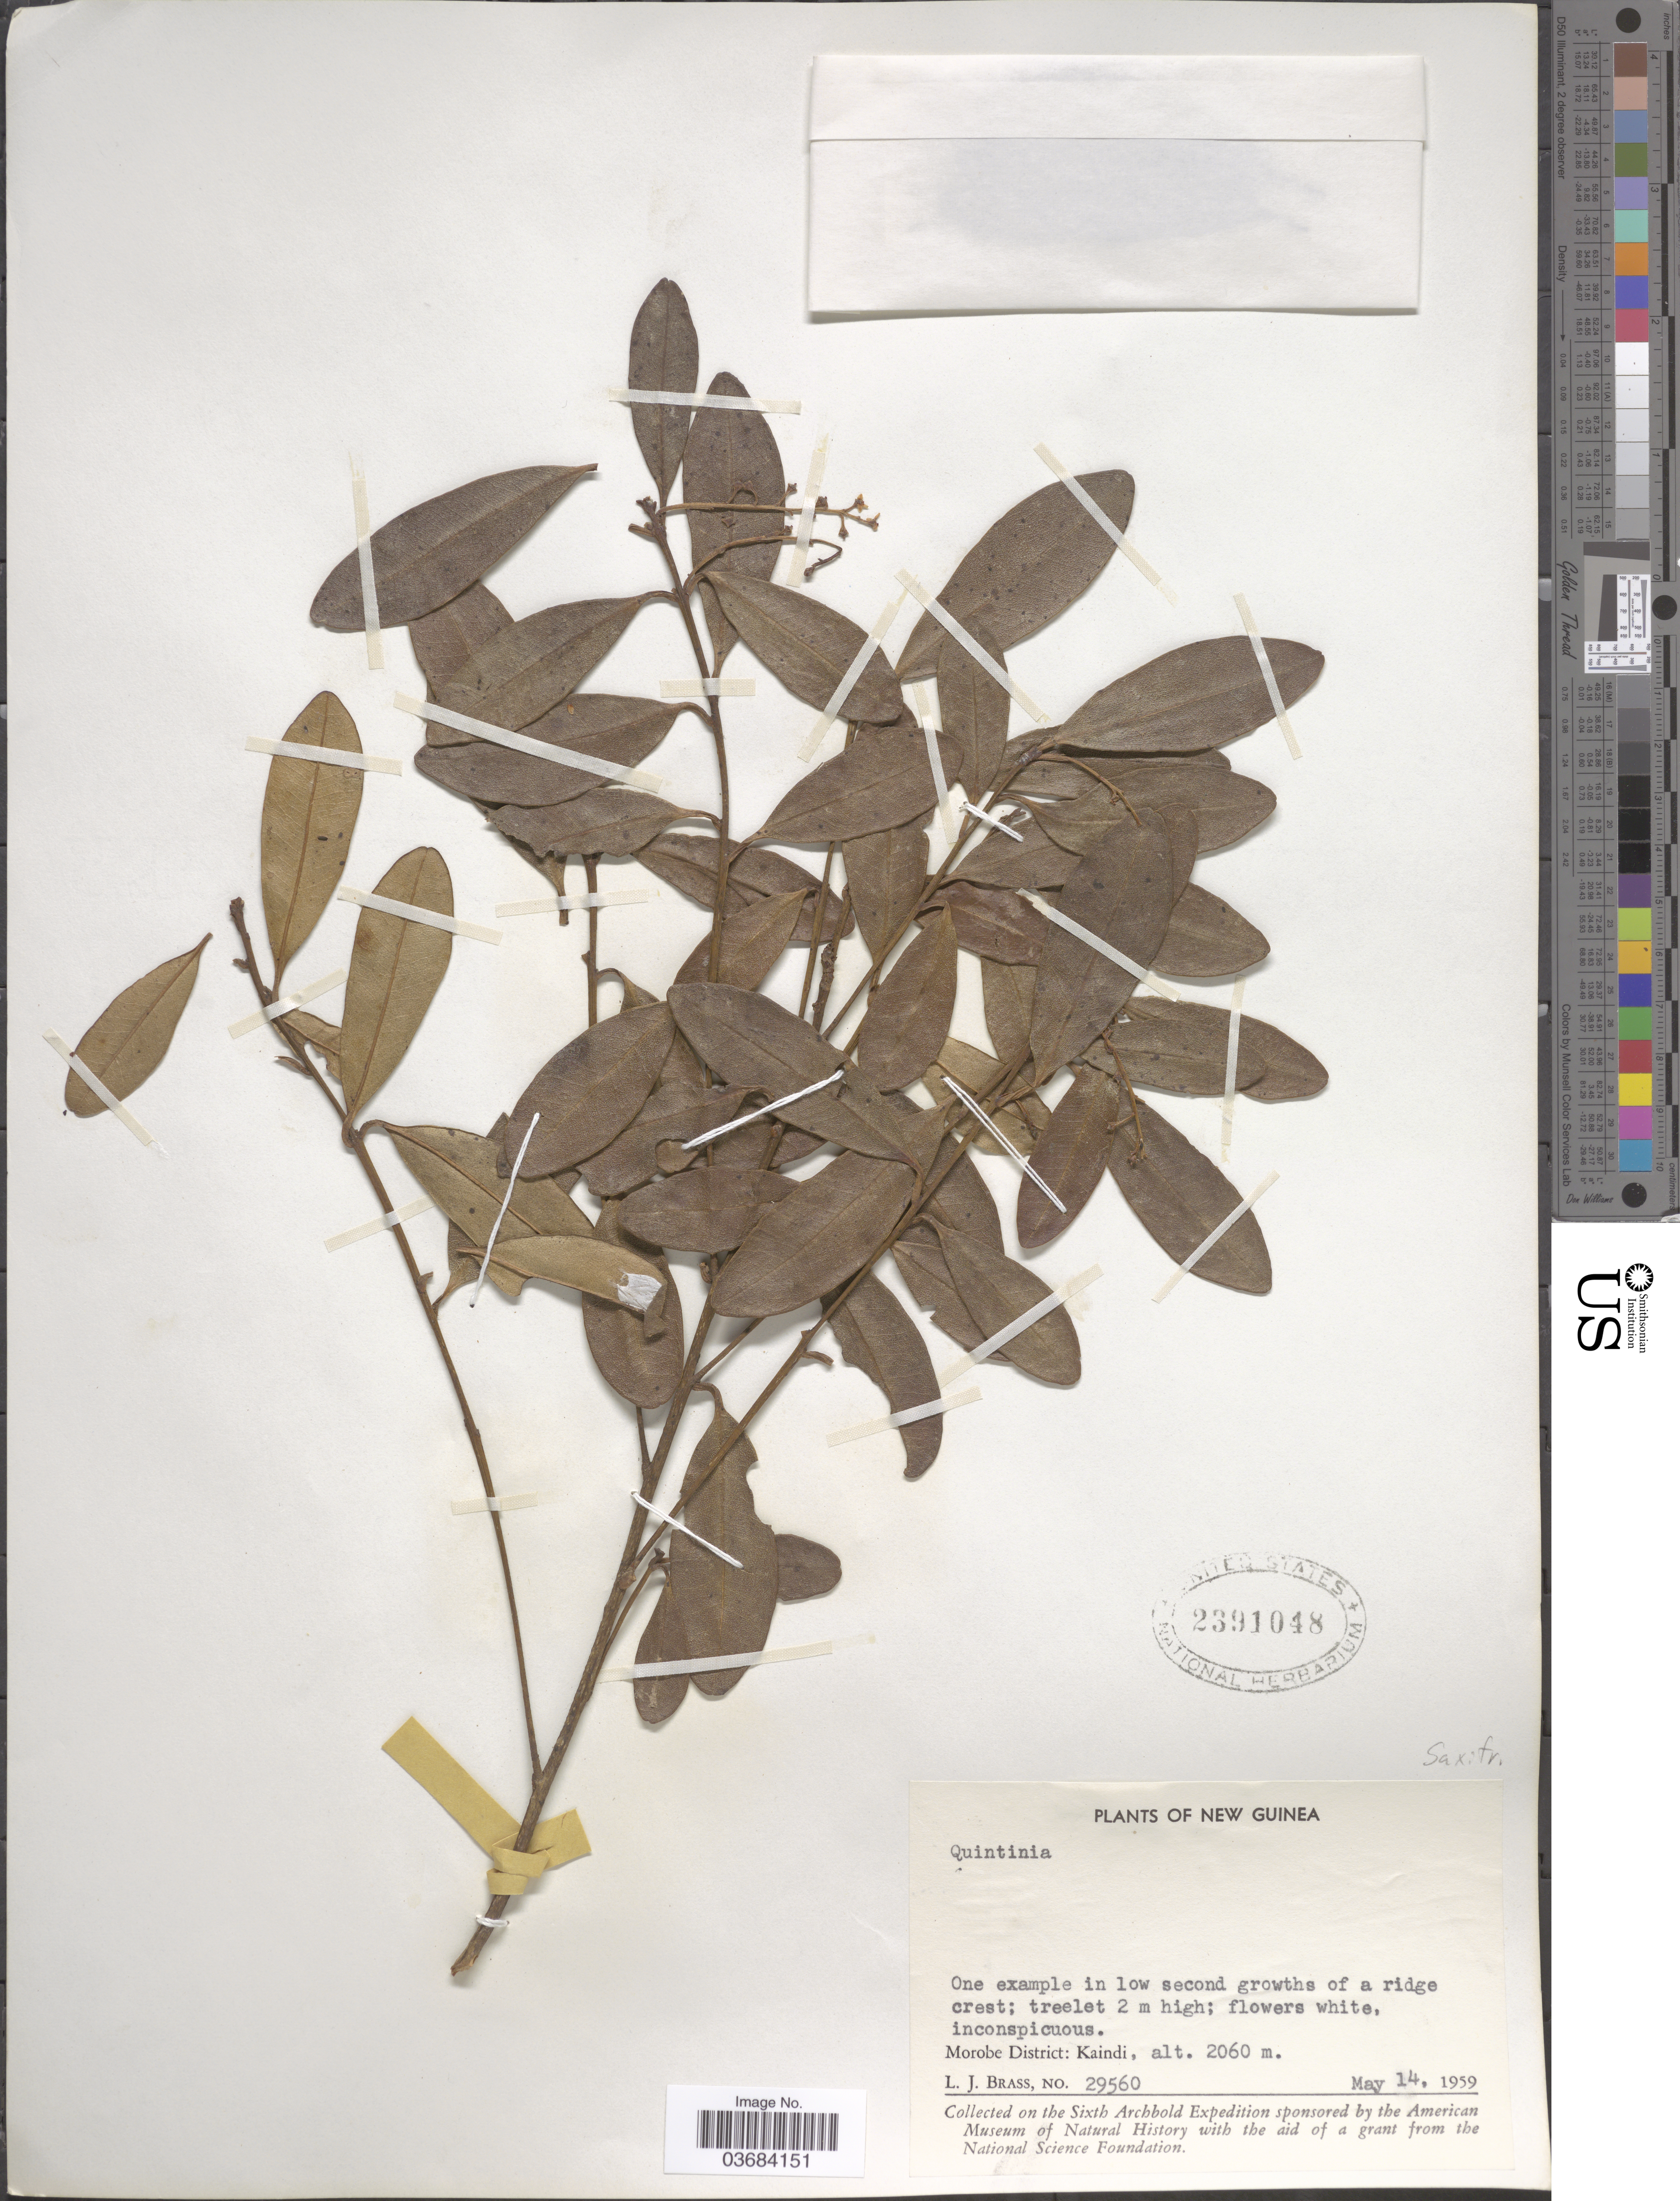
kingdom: Plantae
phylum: Tracheophyta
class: Magnoliopsida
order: Paracryphiales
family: Paracryphiaceae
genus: Quintinia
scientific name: Quintinia sp.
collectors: L. J. Brass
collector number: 29560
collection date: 1959-05-14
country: Papua New Guinea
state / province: Morobe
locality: New Guinea. Morobe District: Kaindi. Sixth Archbold Expedition.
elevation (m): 2060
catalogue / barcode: US 2391048